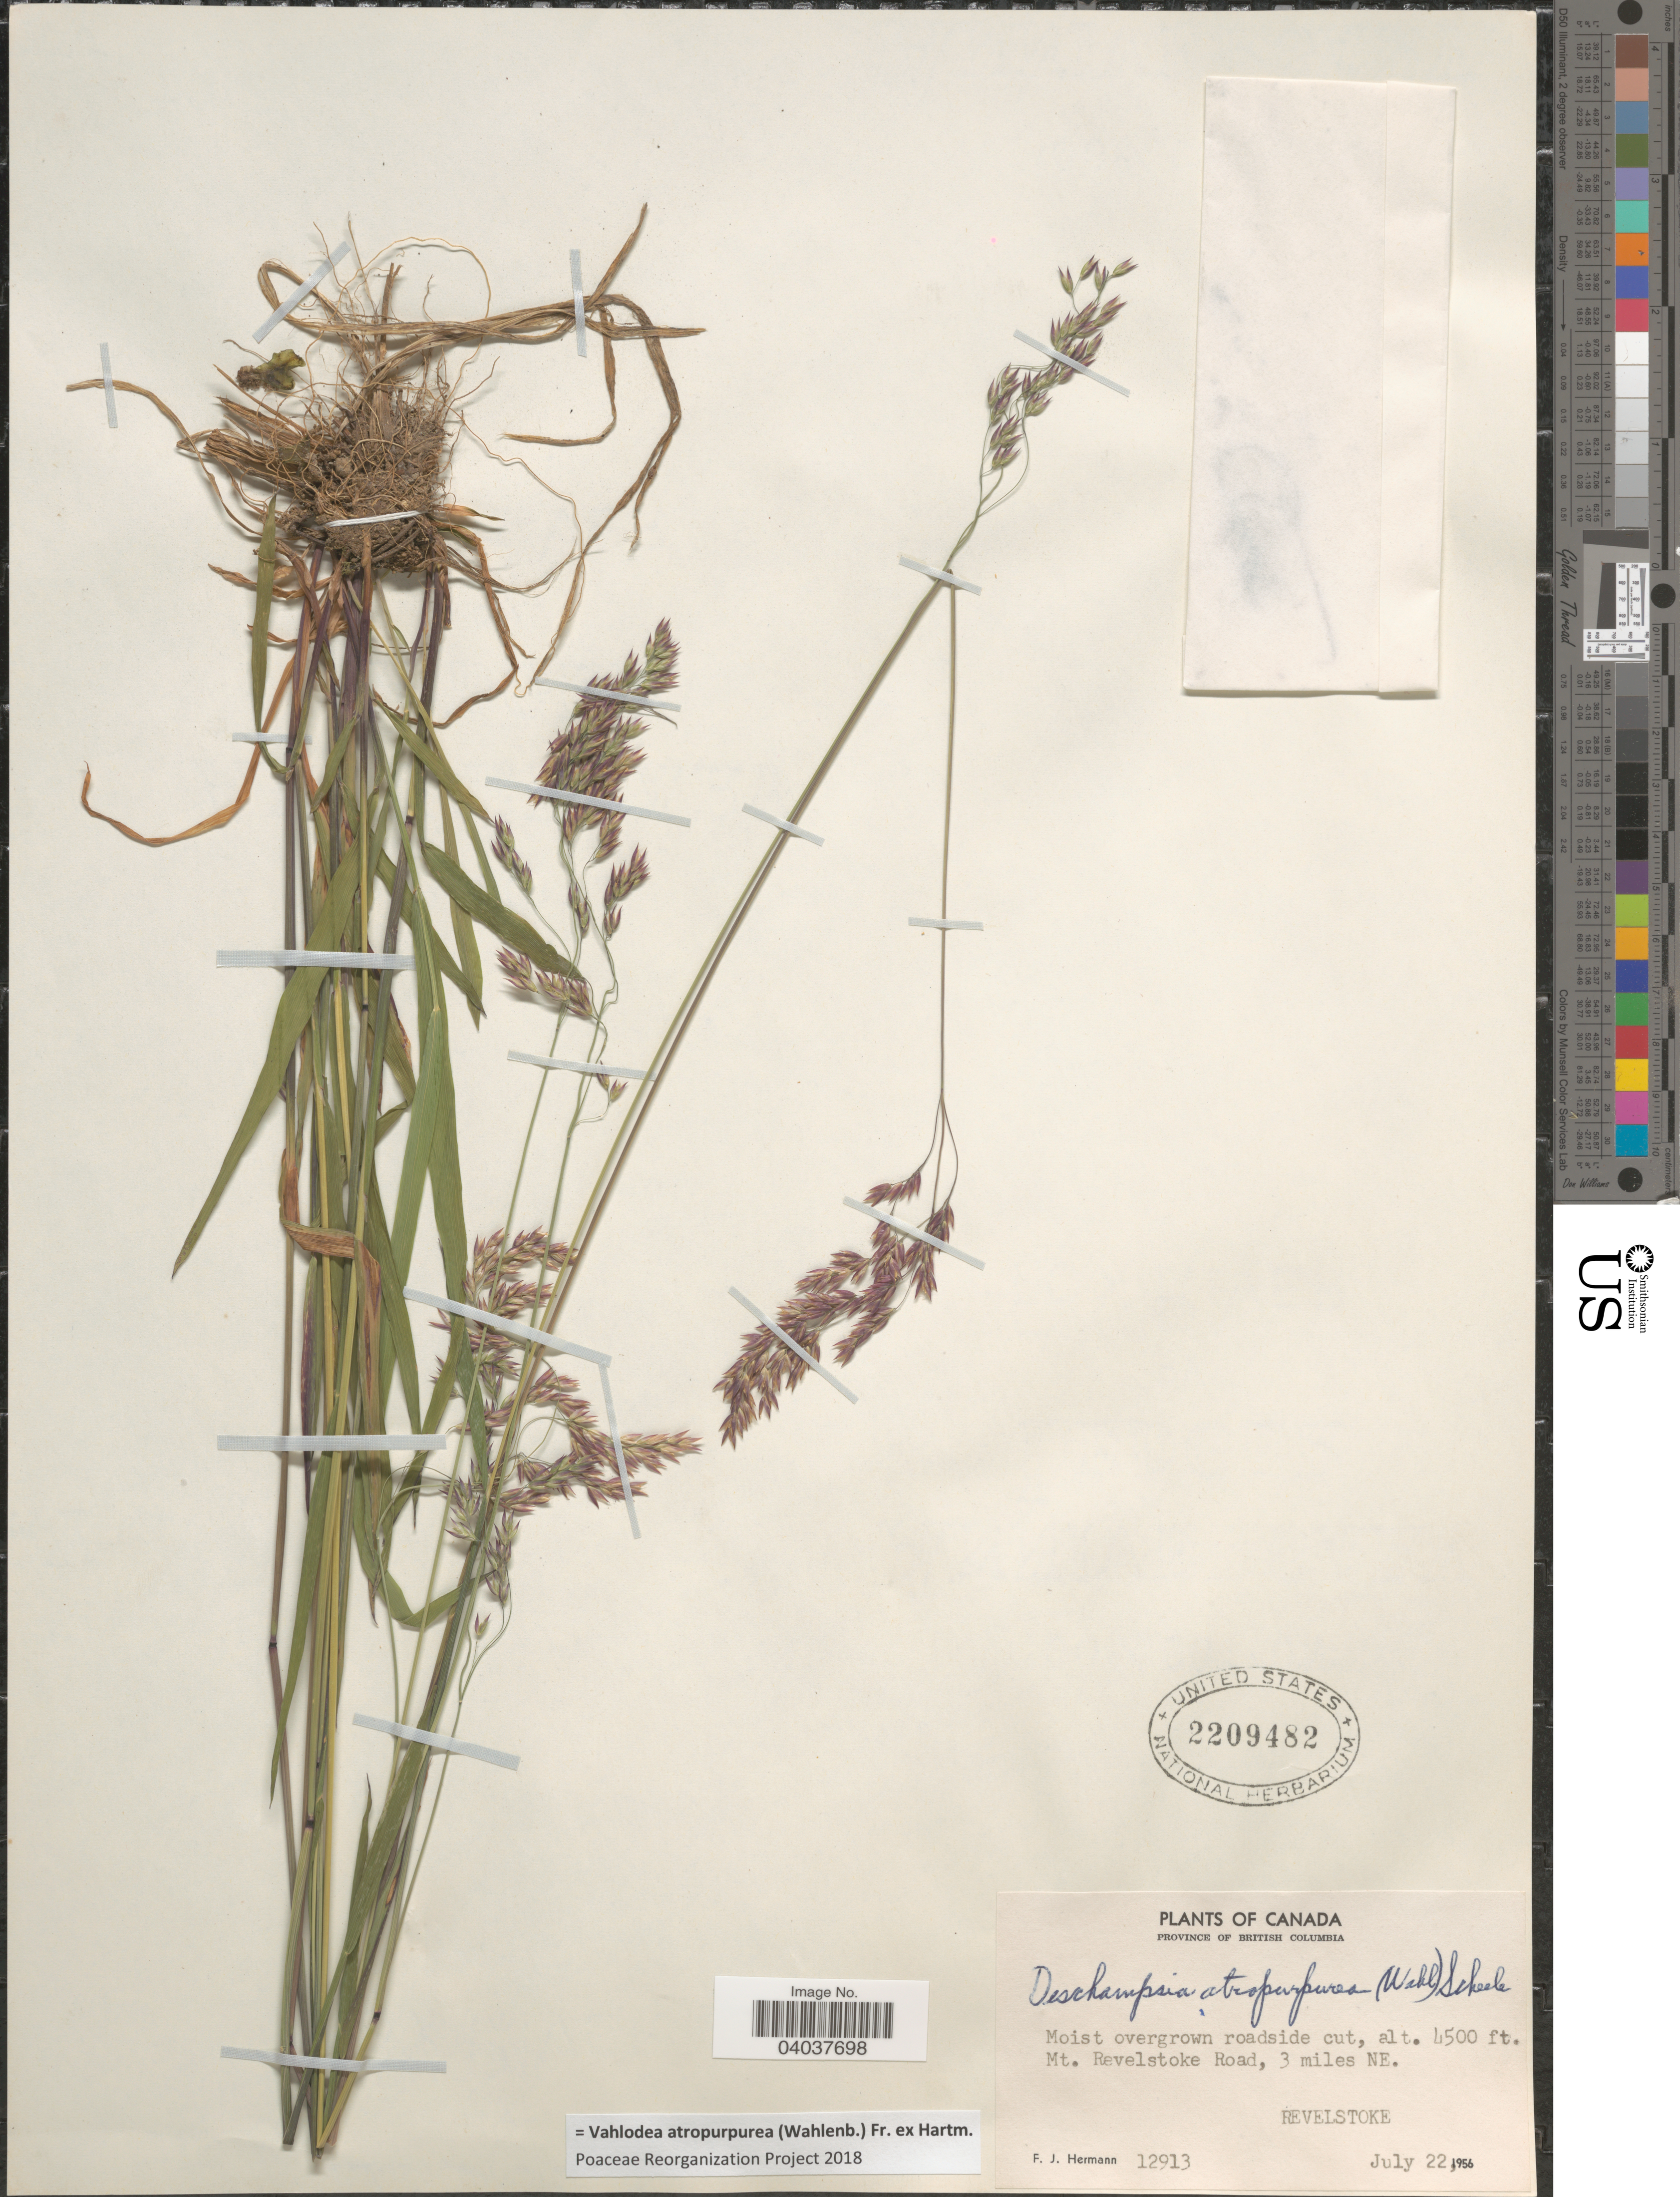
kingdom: Plantae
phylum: Tracheophyta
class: Liliopsida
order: Poales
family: Poaceae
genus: Vahlodea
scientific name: Vahlodea atropurpurea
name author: (Wahlenb.) Fr. ex Hartm.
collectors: F. J. Hermann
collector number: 12913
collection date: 1956-07-22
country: Canada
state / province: British Columbia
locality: Mt. Revelstoke Road, 3 miles NE. Revelstoke.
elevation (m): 1372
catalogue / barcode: US 2209482